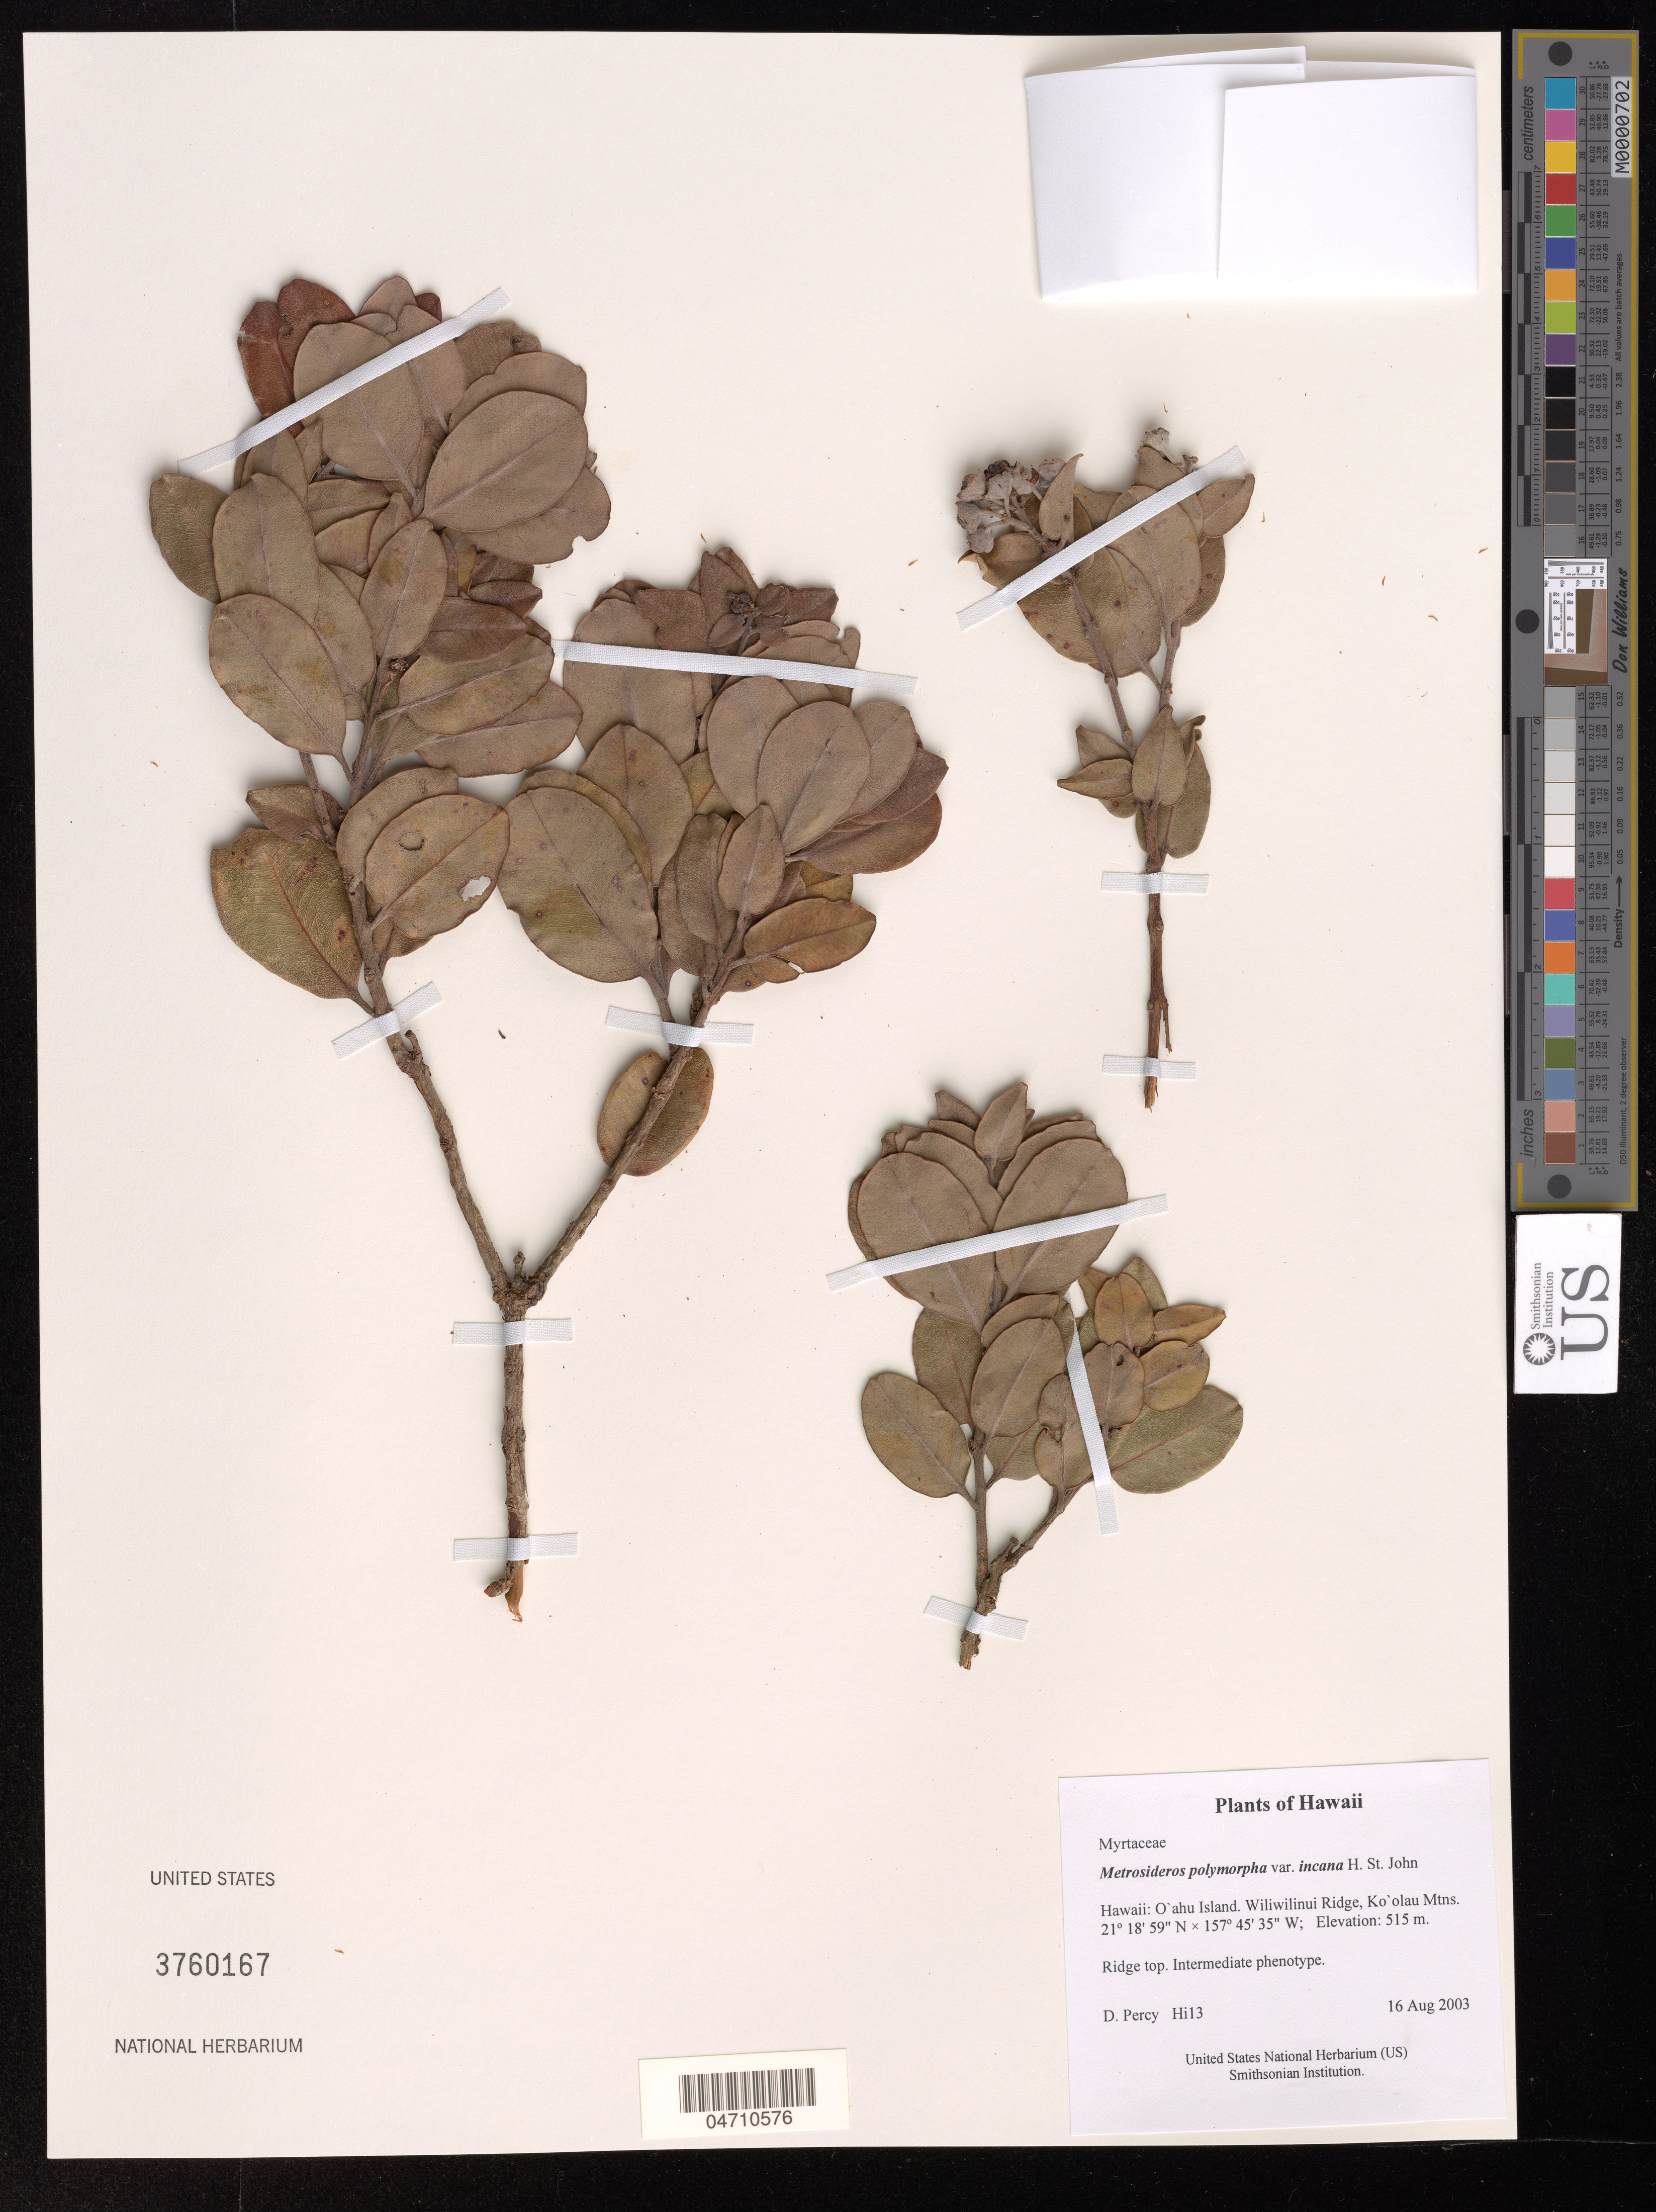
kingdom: Plantae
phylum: Tracheophyta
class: Magnoliopsida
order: Myrtales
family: Myrtaceae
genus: Metrosideros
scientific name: Metrosideros polymorpha var. incana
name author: H. St. John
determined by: Percy, D. M.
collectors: D. Percy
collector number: Hi13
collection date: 2003-08-16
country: United States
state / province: Hawaii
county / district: Honolulu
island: Oahu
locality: Wiliwilinui Ridge, Ko'olau Mtns.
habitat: Ridge top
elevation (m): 515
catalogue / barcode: US 3760167